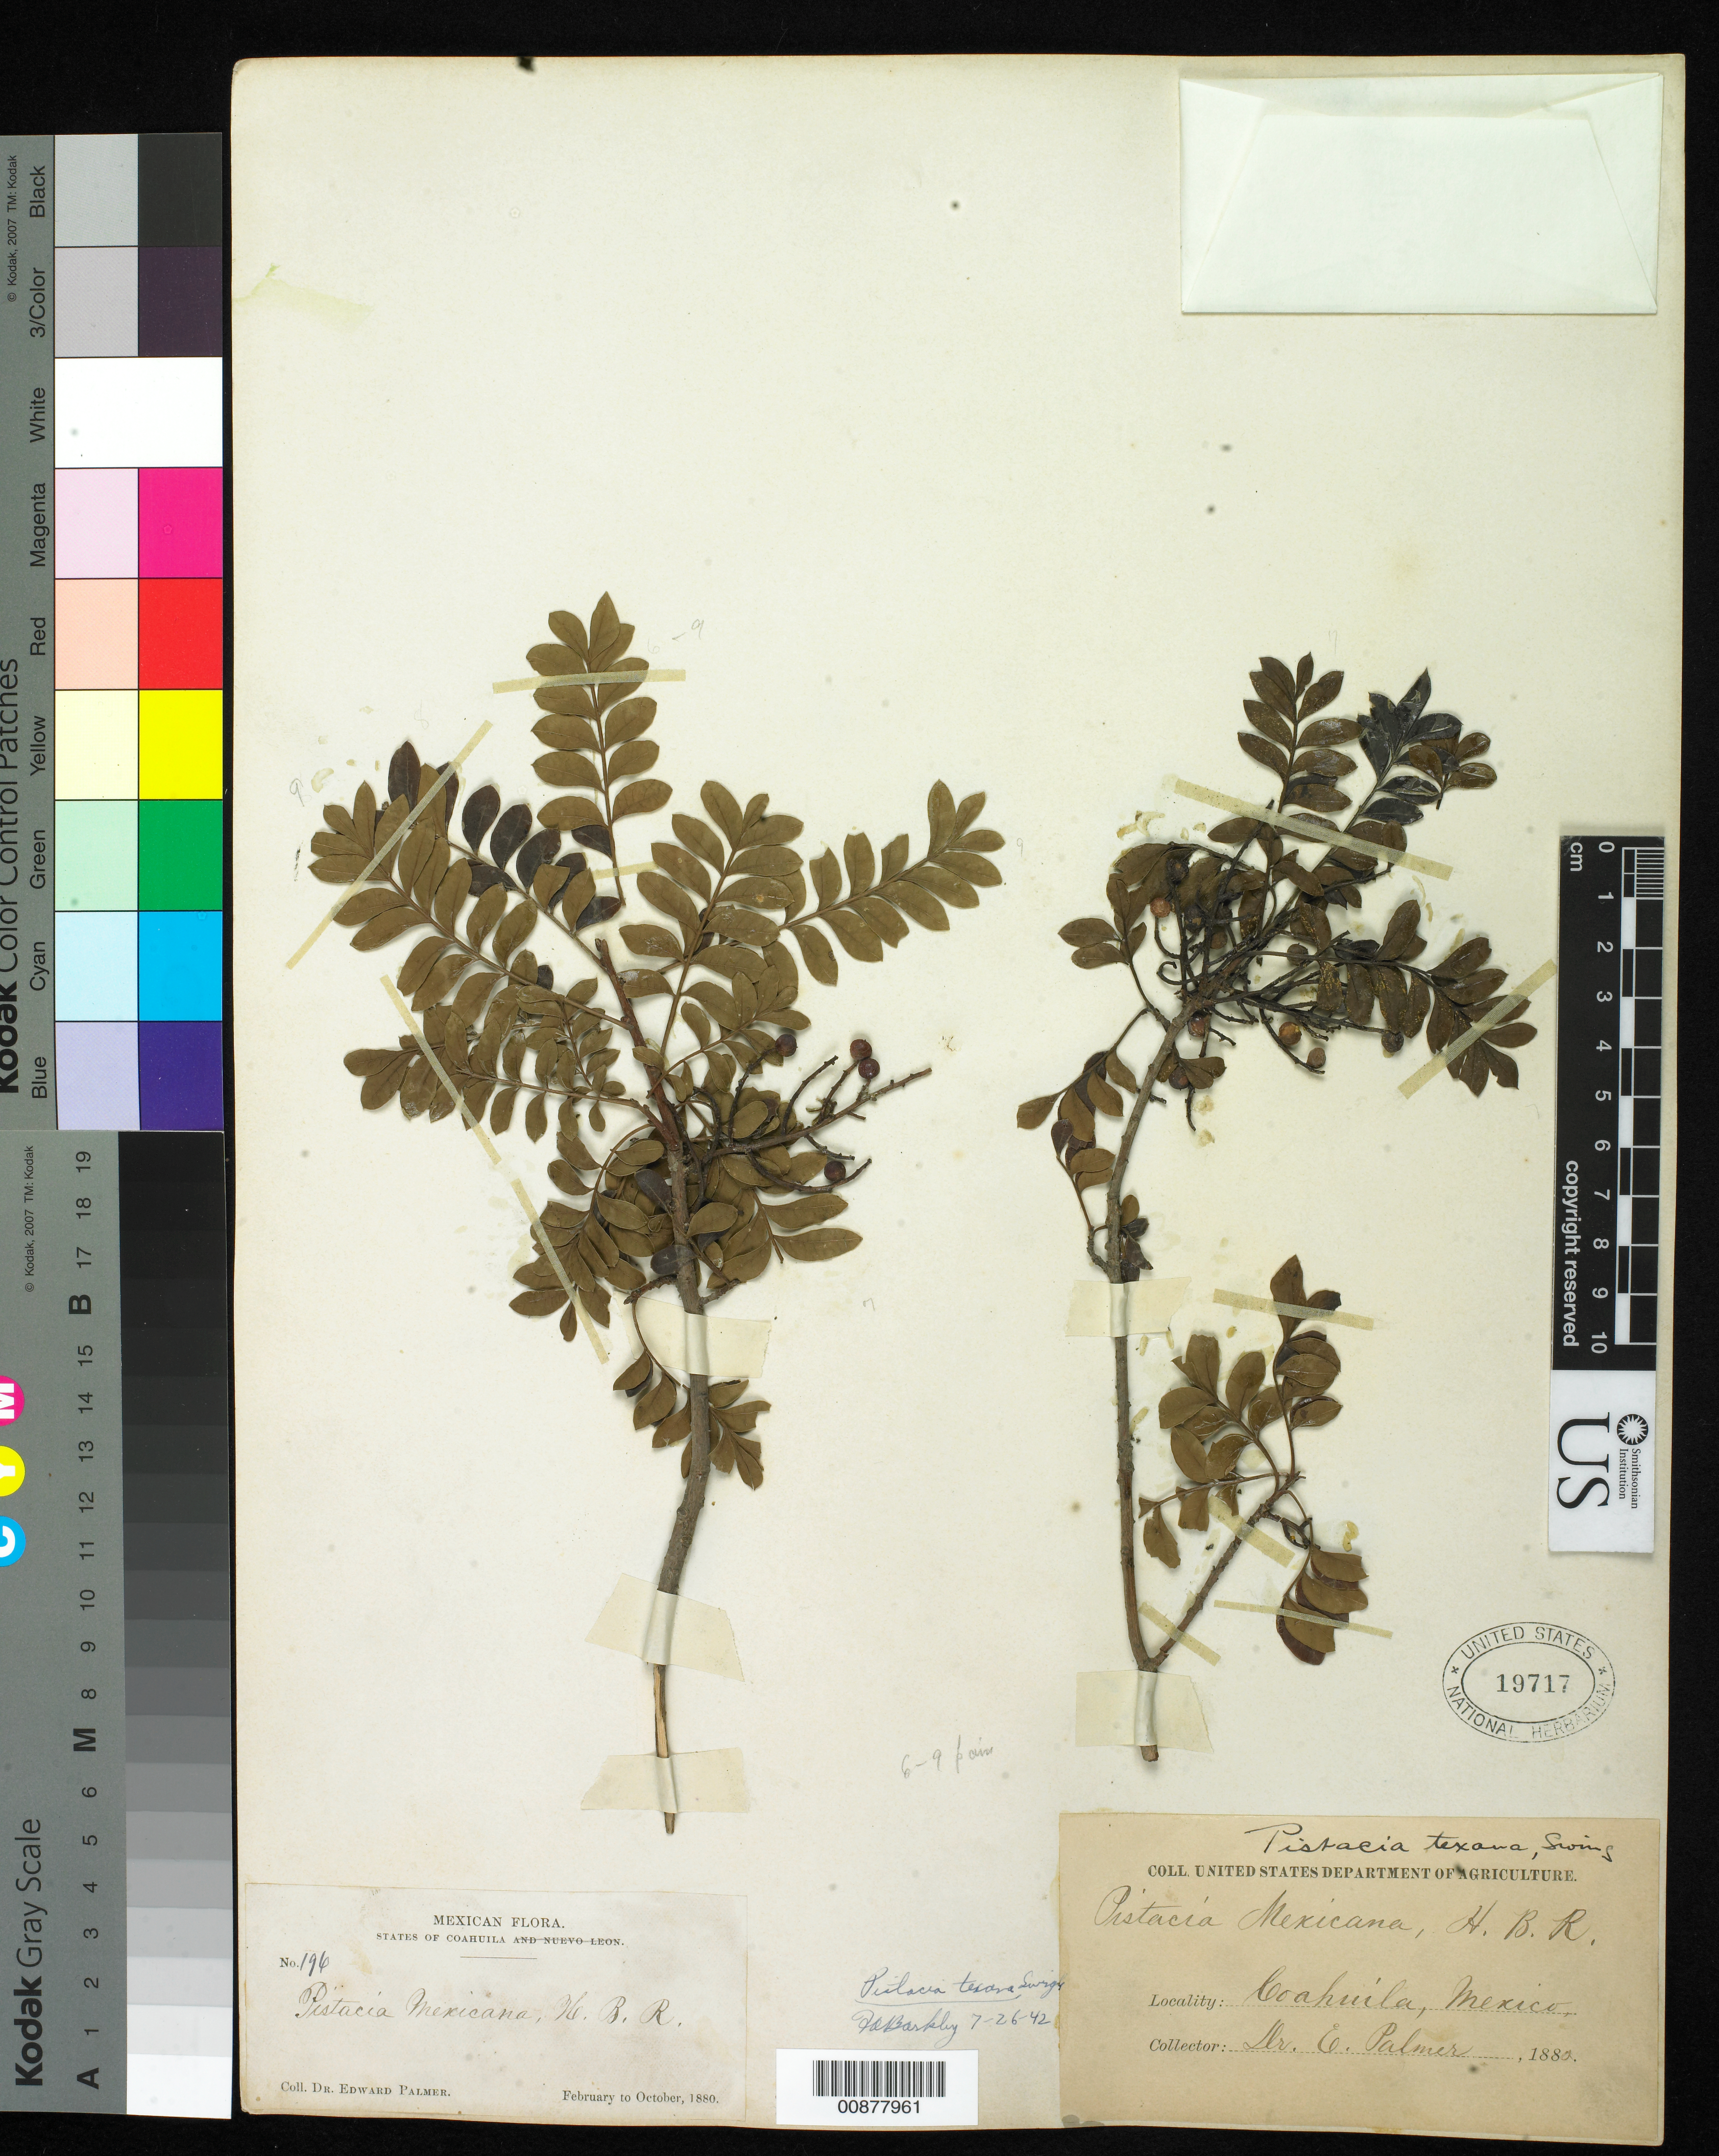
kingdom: Plantae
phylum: Tracheophyta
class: Magnoliopsida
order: Sapindales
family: Anacardiaceae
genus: Pistacia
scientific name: Pistacia mexicana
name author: Kunth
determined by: Mitchell, John D.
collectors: E. Palmer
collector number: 196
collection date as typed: Feb 1880 to -- Oct 1880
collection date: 1880-02/1880-10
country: Mexico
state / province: Coahuila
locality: Coahuila.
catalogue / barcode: US 19717